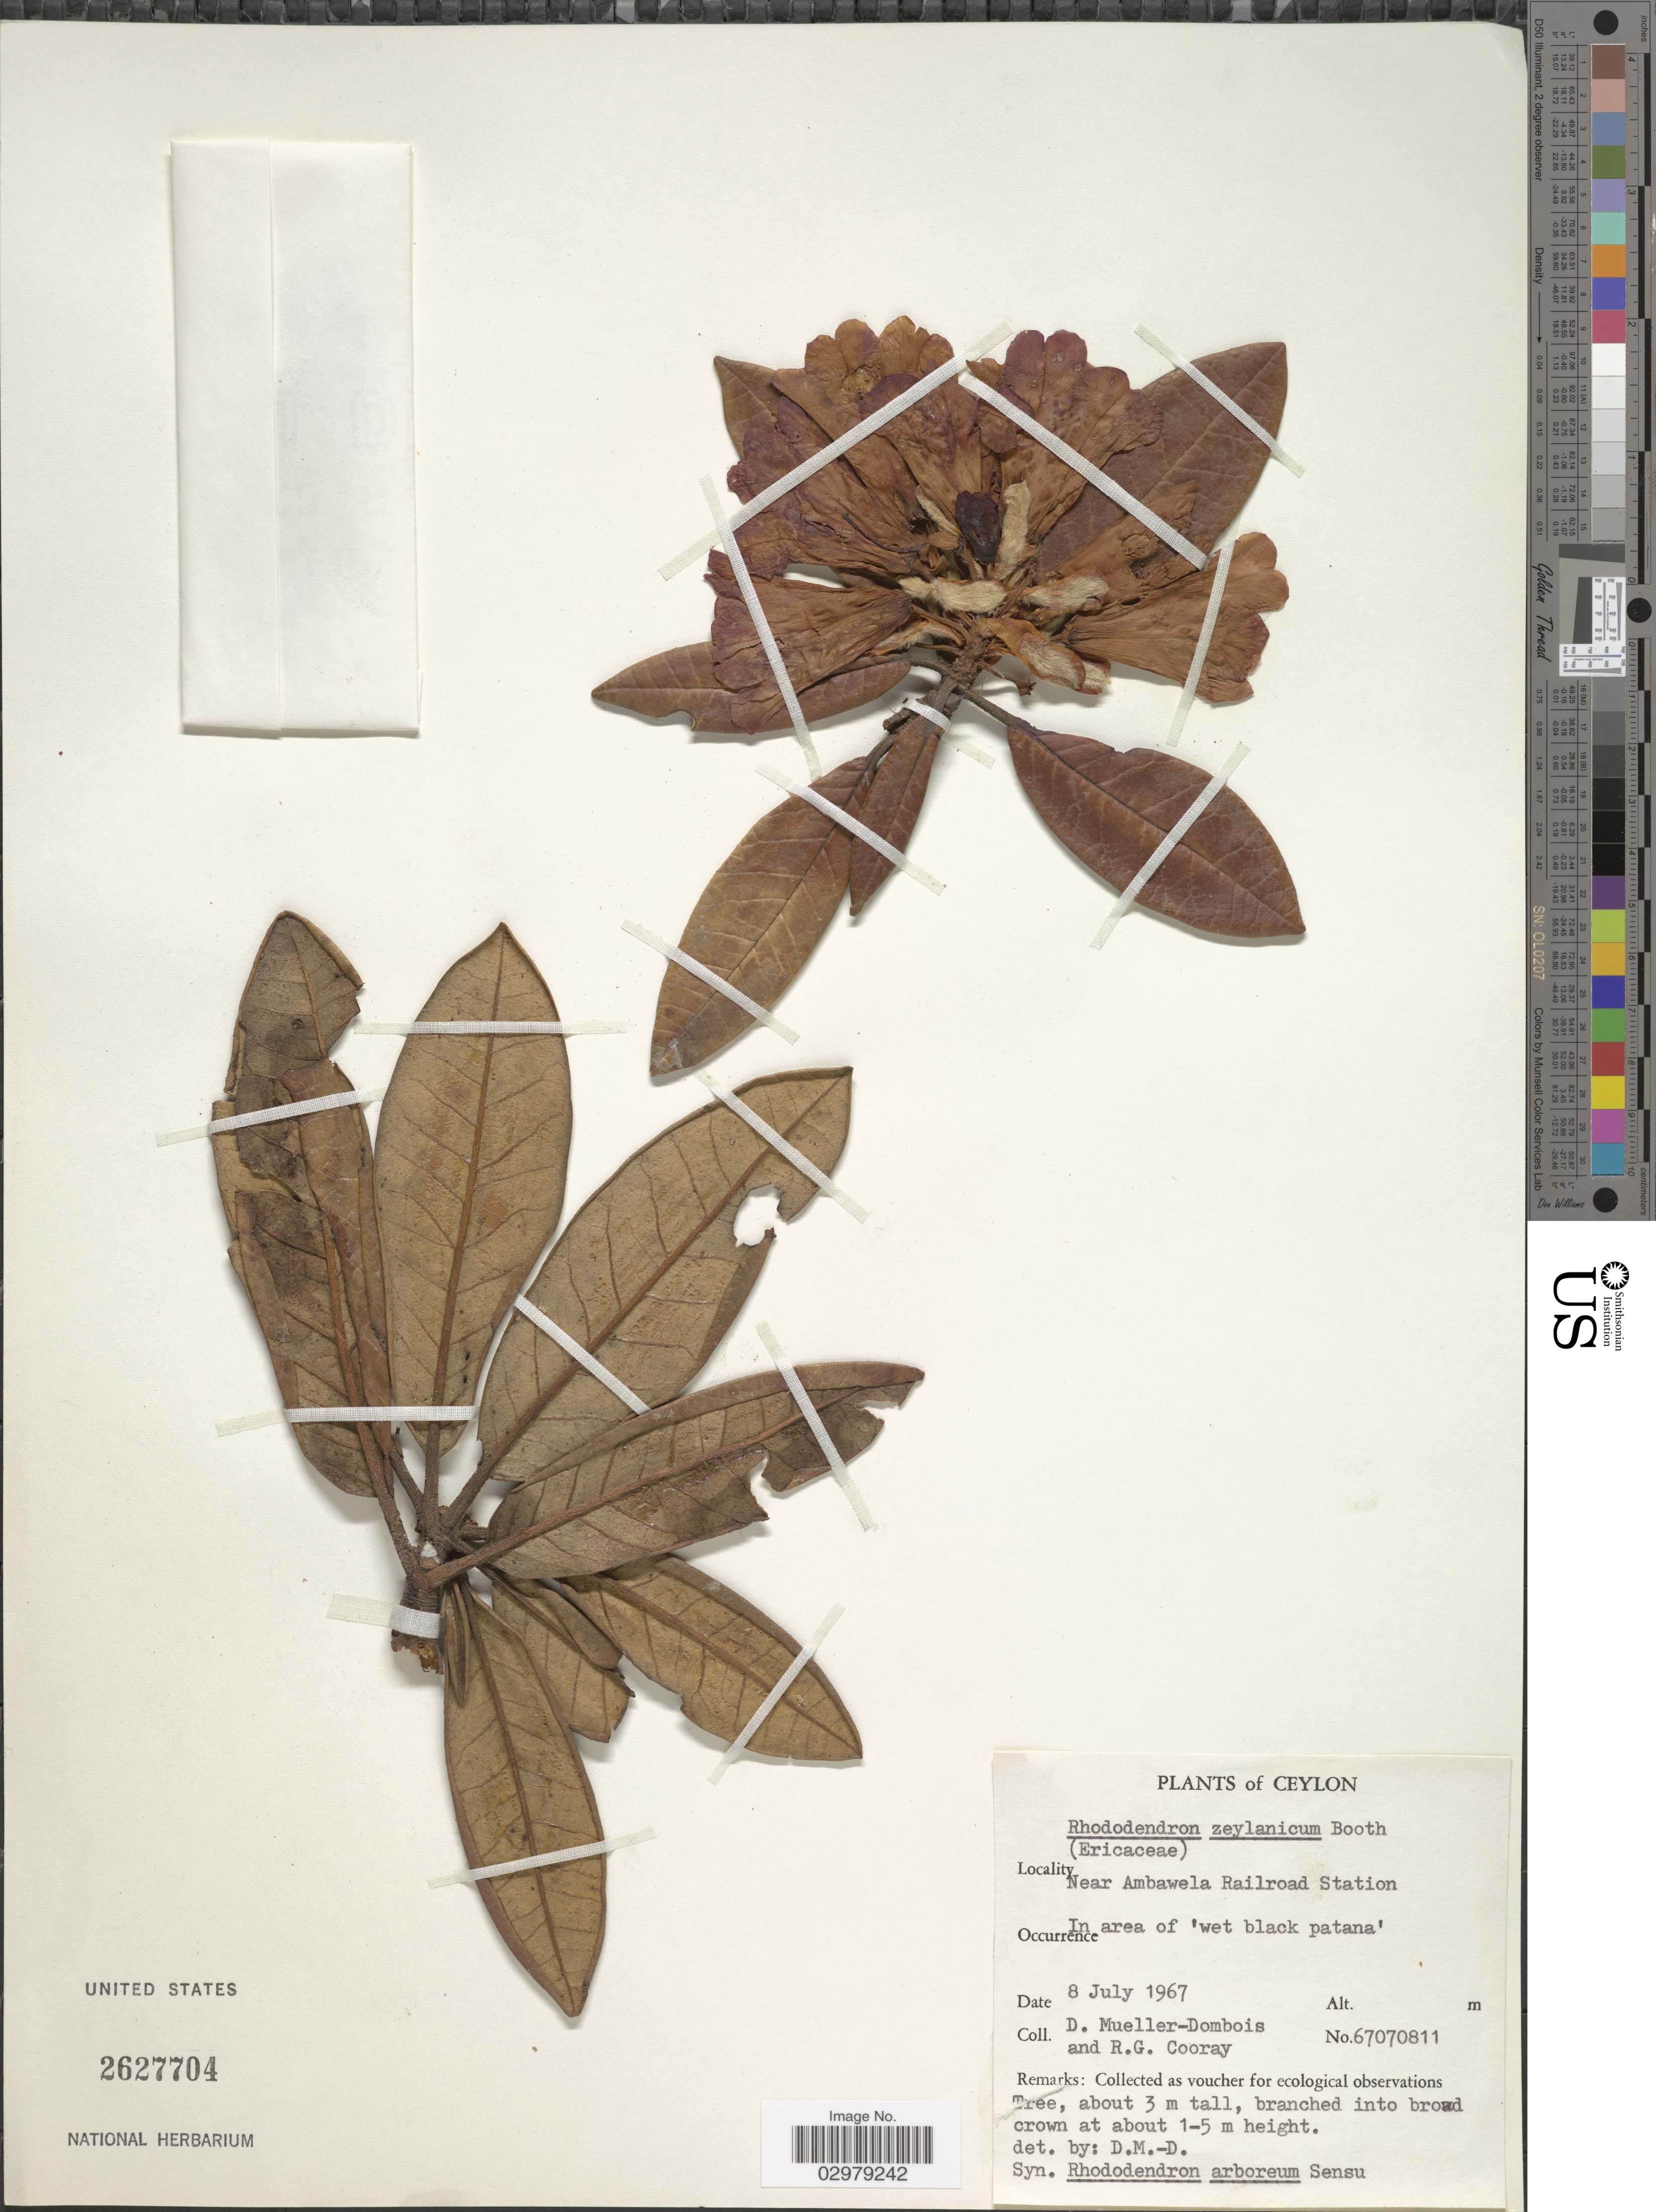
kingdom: Plantae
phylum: Tracheophyta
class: Magnoliopsida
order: Ericales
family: Ericaceae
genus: Rhododendron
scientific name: Rhododendron zeylanicum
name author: Booth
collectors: D. Mueller-Dombois & R. Cooray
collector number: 670708811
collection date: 1967-07-08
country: Sri Lanka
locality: Ceylon. Near Ambawela Railroad Station.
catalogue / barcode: US 2627704